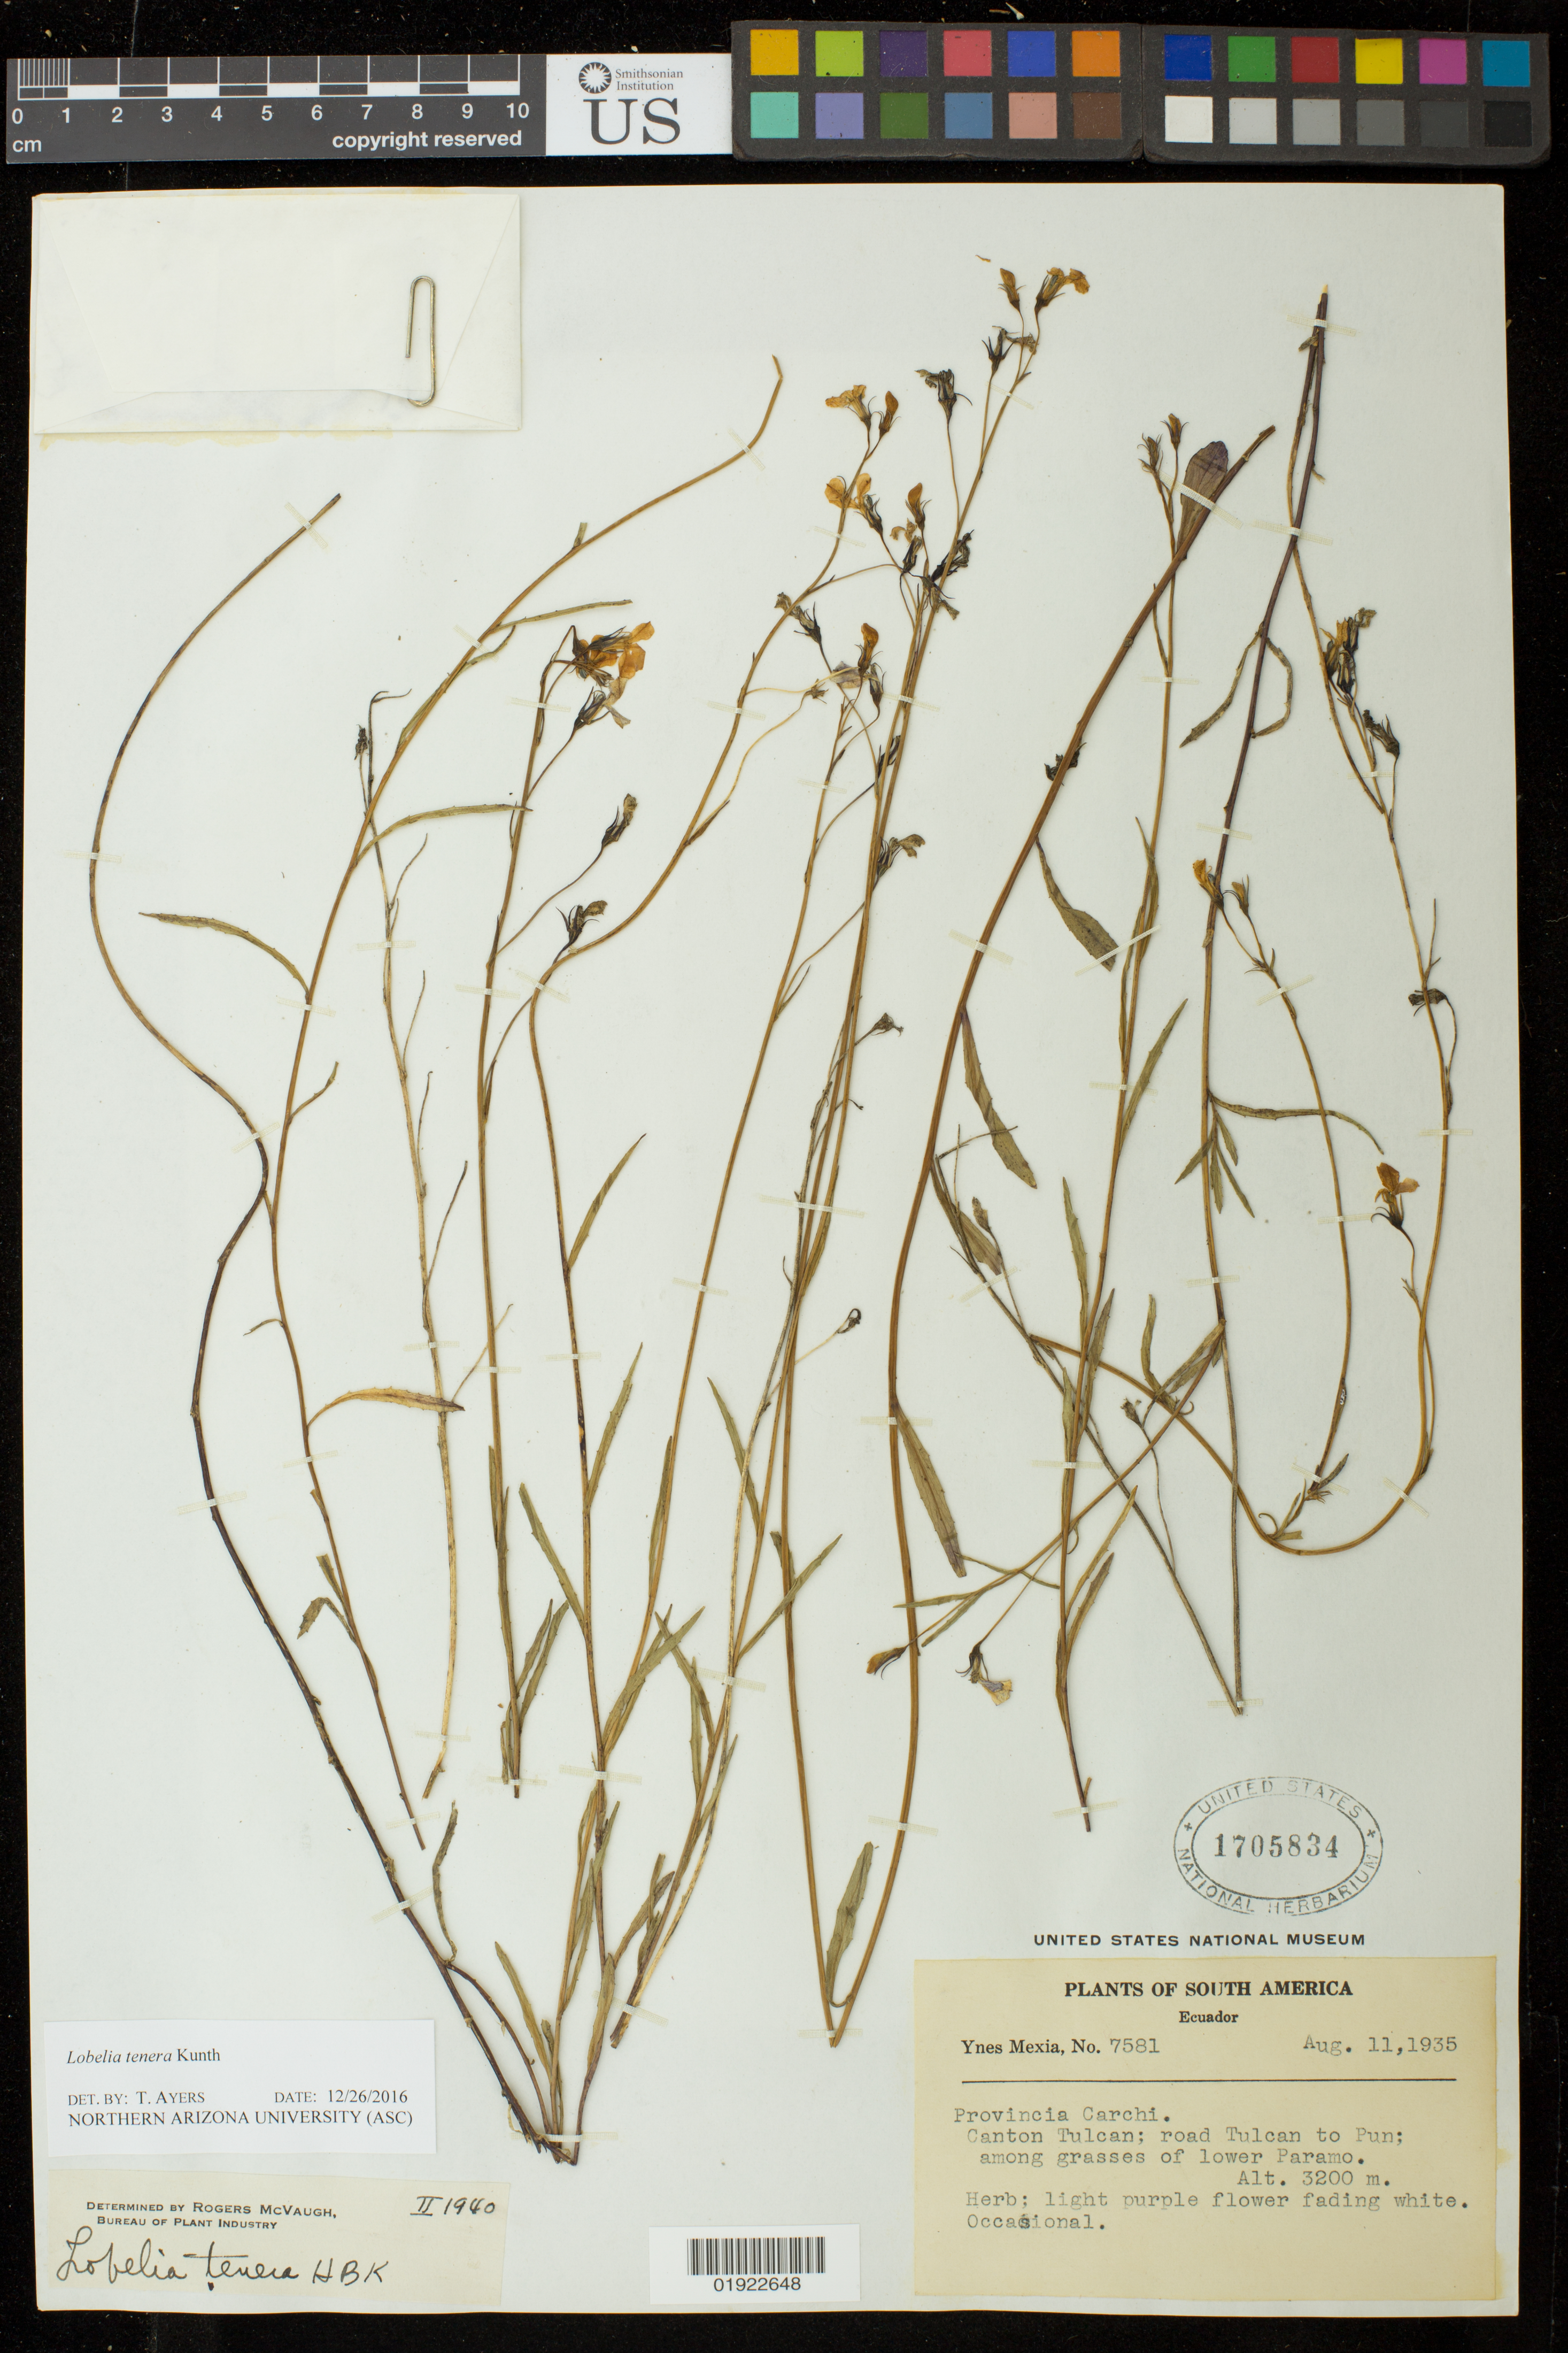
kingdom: Plantae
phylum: Tracheophyta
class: Magnoliopsida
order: Asterales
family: Campanulaceae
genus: Lobelia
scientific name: Lobelia tenera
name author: Kunth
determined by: Ayers, Tina J.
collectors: Y. Mexia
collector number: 7581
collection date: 1935-08-11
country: Ecuador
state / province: Carchi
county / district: Tulcán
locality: Road Tulcan to Pun; among grasses of lower Paramo.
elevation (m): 3200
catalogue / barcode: US 1705834